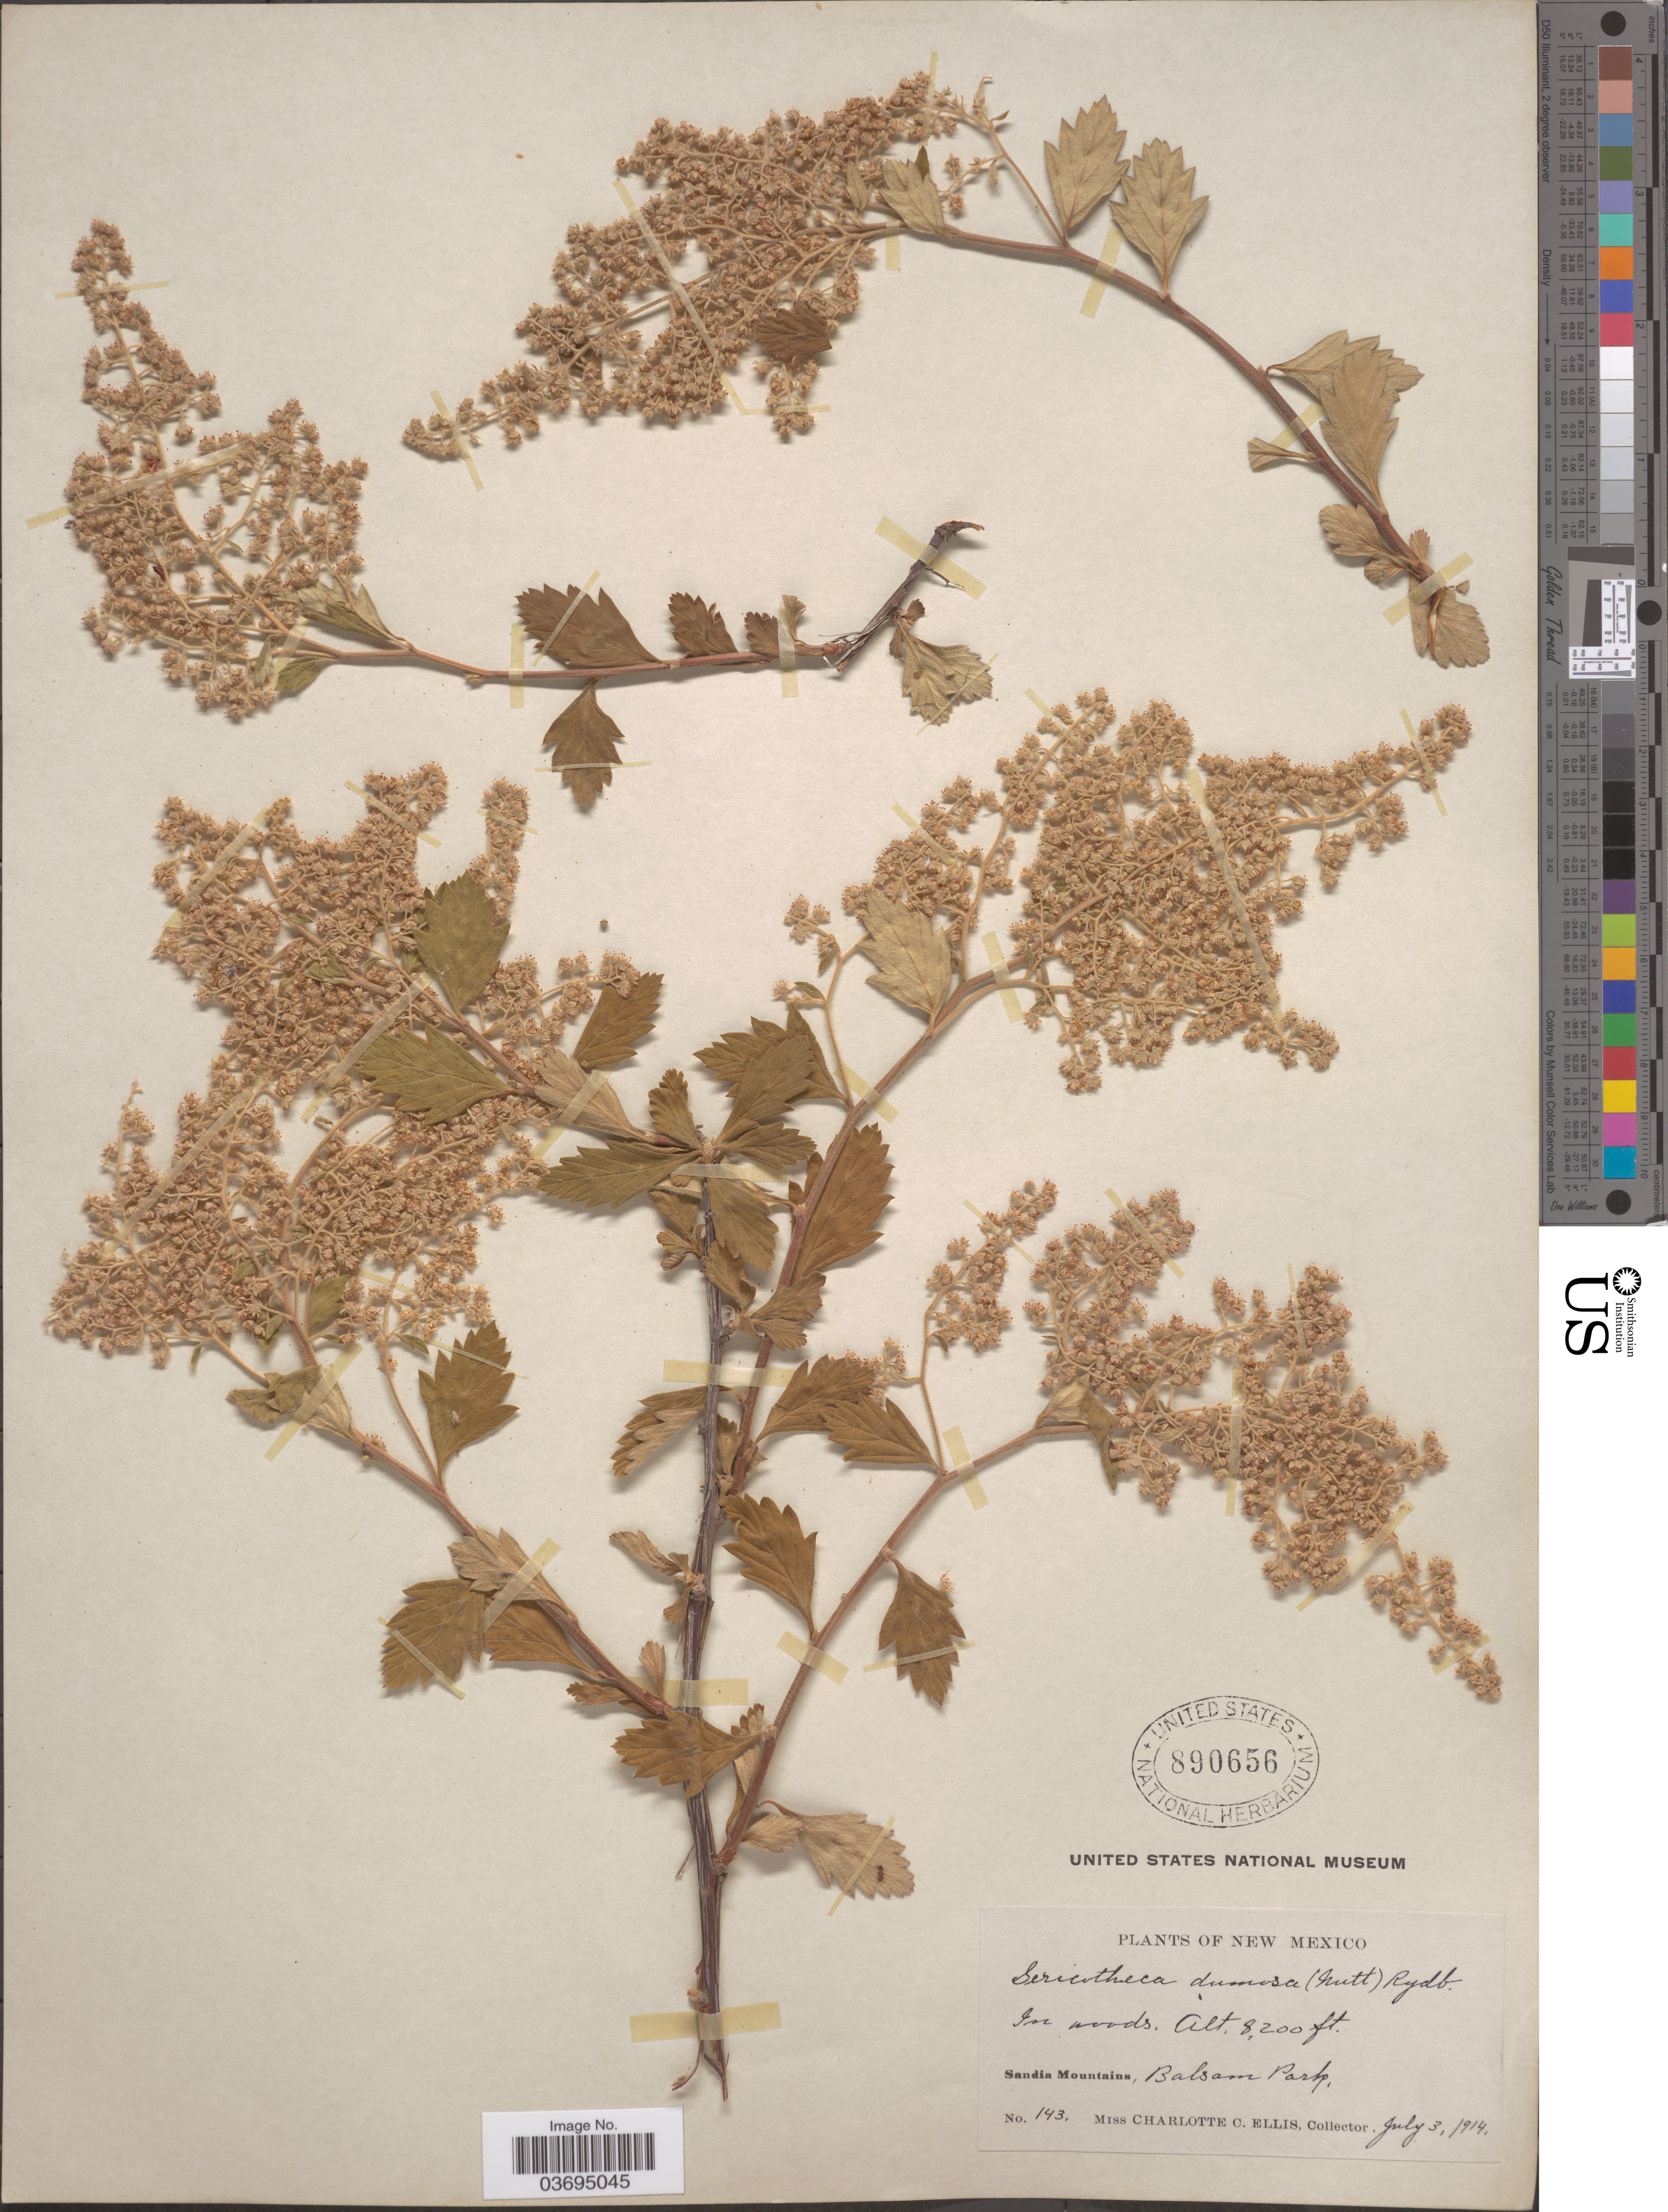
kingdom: Plantae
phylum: Tracheophyta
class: Magnoliopsida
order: Rosales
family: Rosaceae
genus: Holodiscus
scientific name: Holodiscus discolor var. dumosus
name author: Maxim. ex J.M. Coult.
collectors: C. C. Ellis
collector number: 143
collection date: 1914-07-03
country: United States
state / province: New Mexico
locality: Sandia Mountains, Balsam Park.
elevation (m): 2499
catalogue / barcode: US 890656